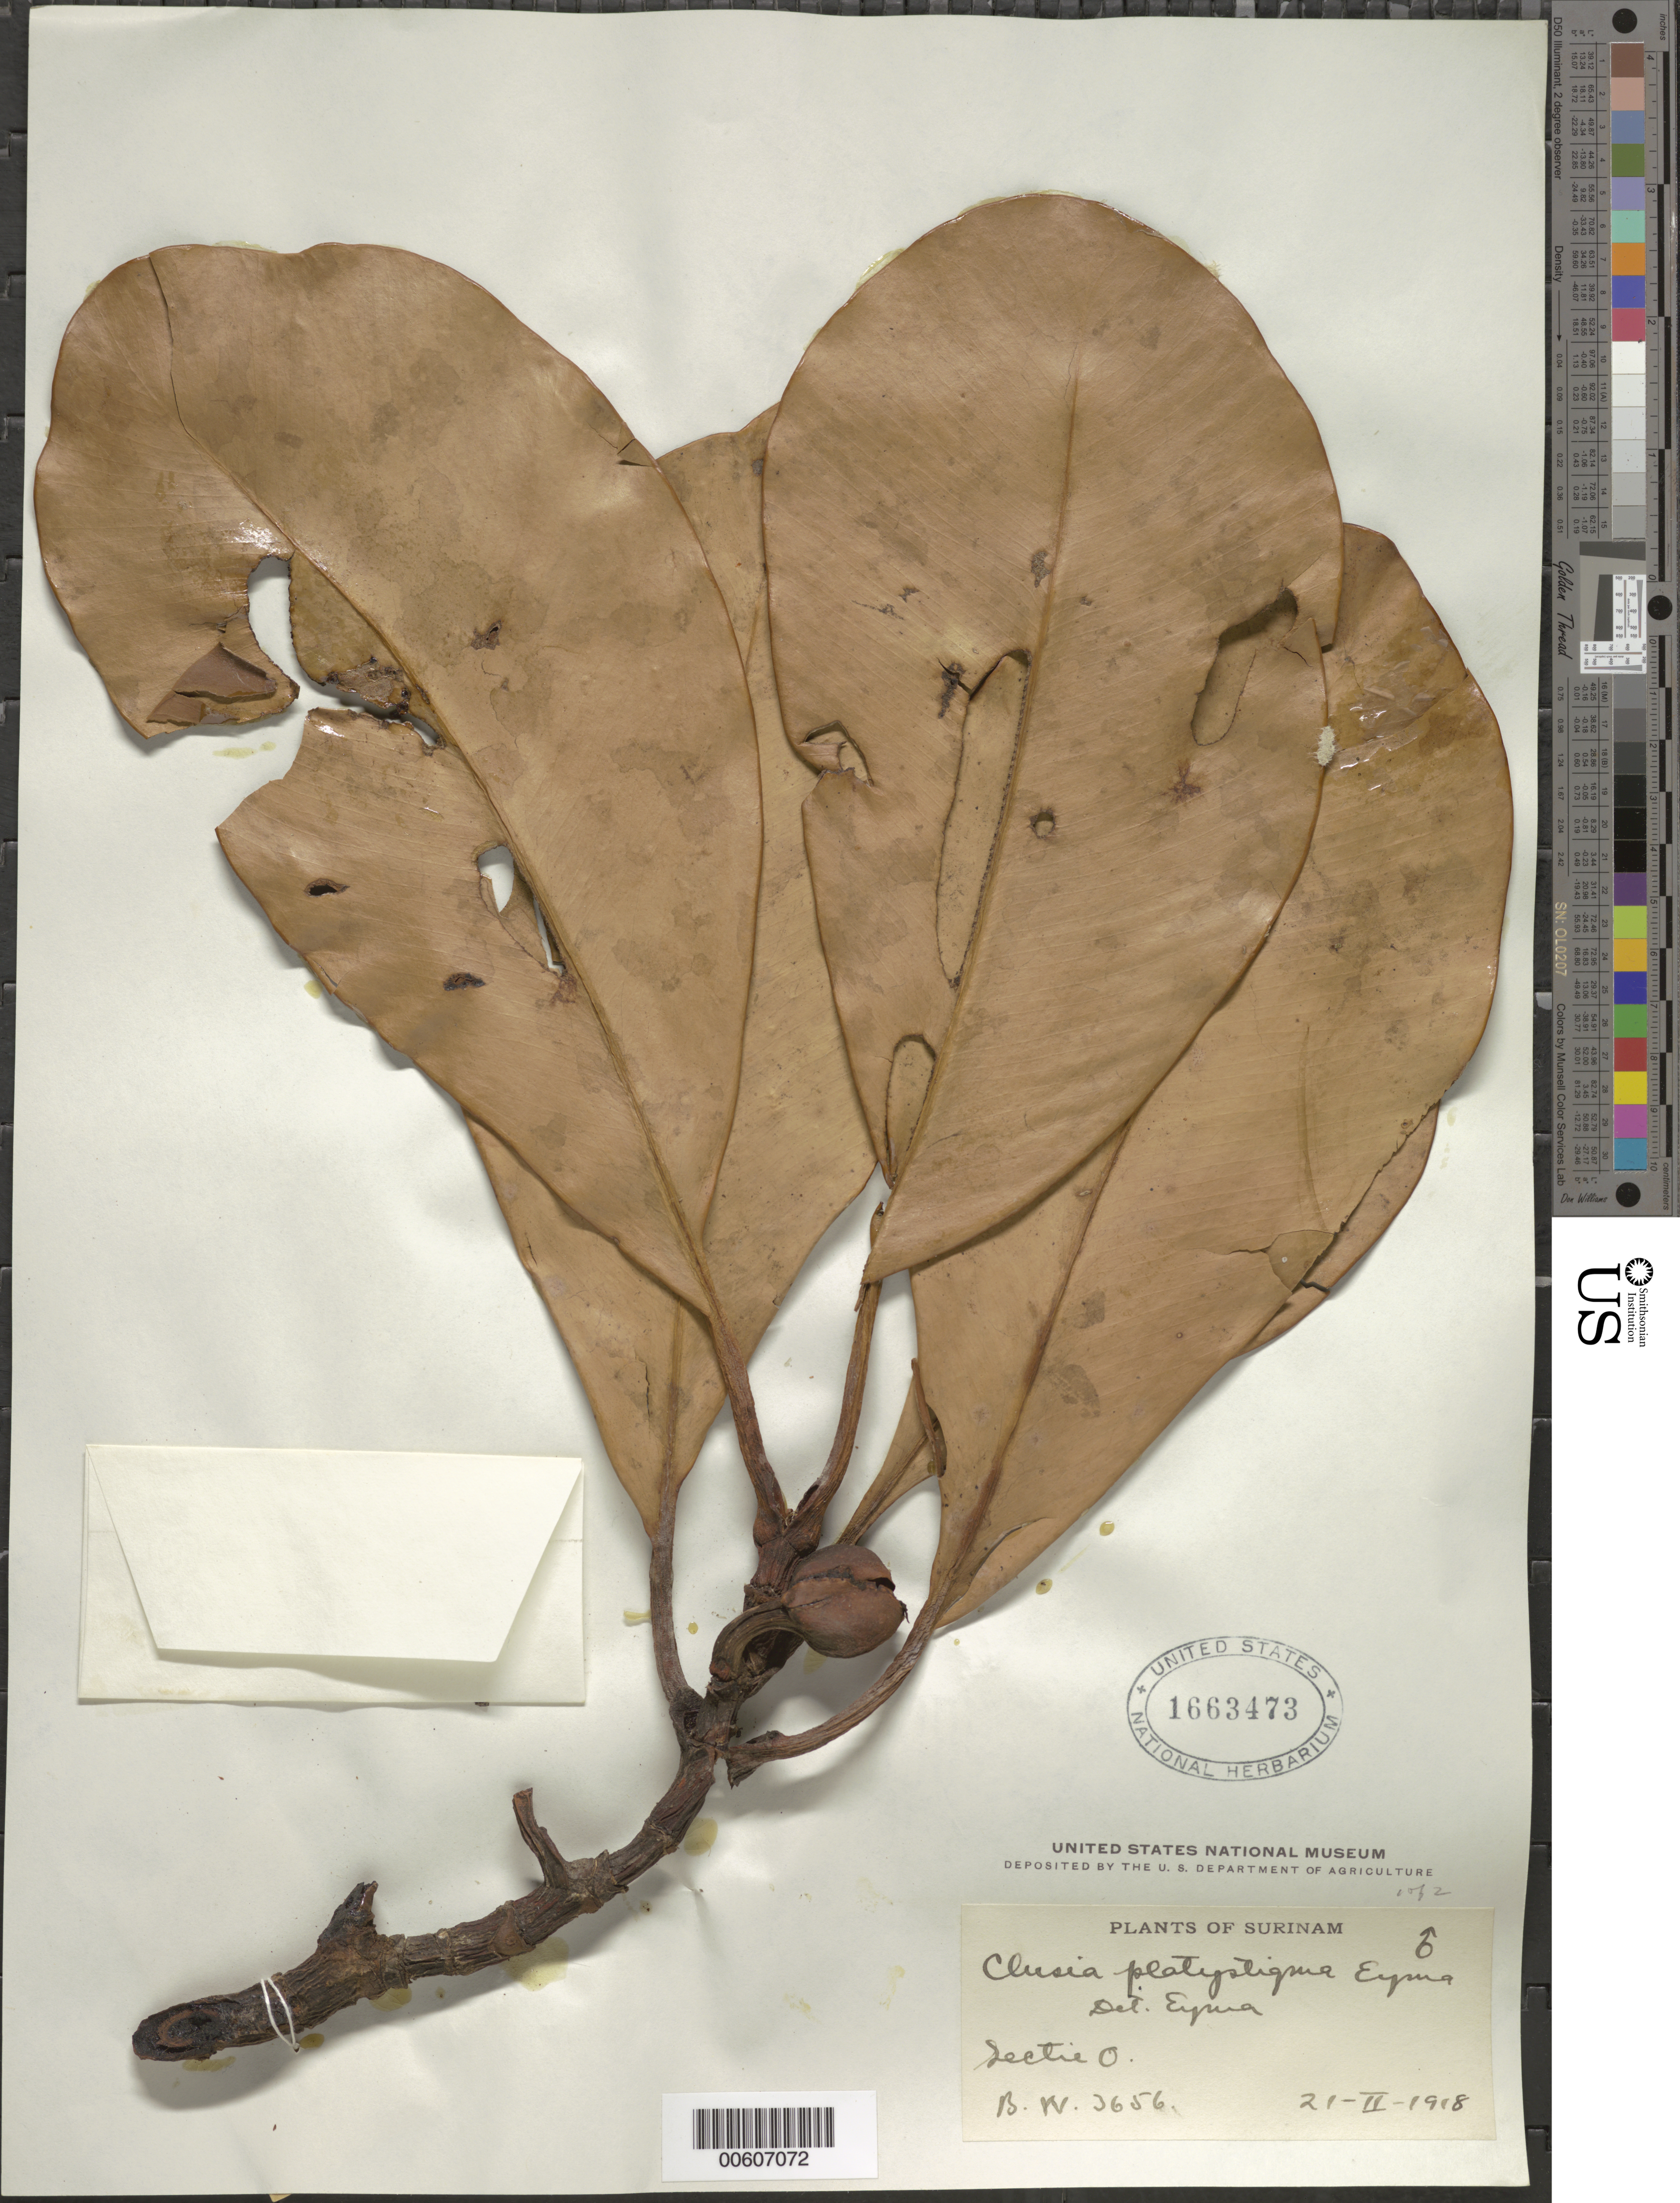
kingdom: Plantae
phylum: Tracheophyta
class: Magnoliopsida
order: Malpighiales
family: Clusiaceae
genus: Clusia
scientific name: Clusia platystigma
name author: Eyma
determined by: Eyma, P. J.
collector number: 3656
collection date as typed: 21-Feb-18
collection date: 1918-02-21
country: Suriname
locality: Sectie O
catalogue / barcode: US 1663473